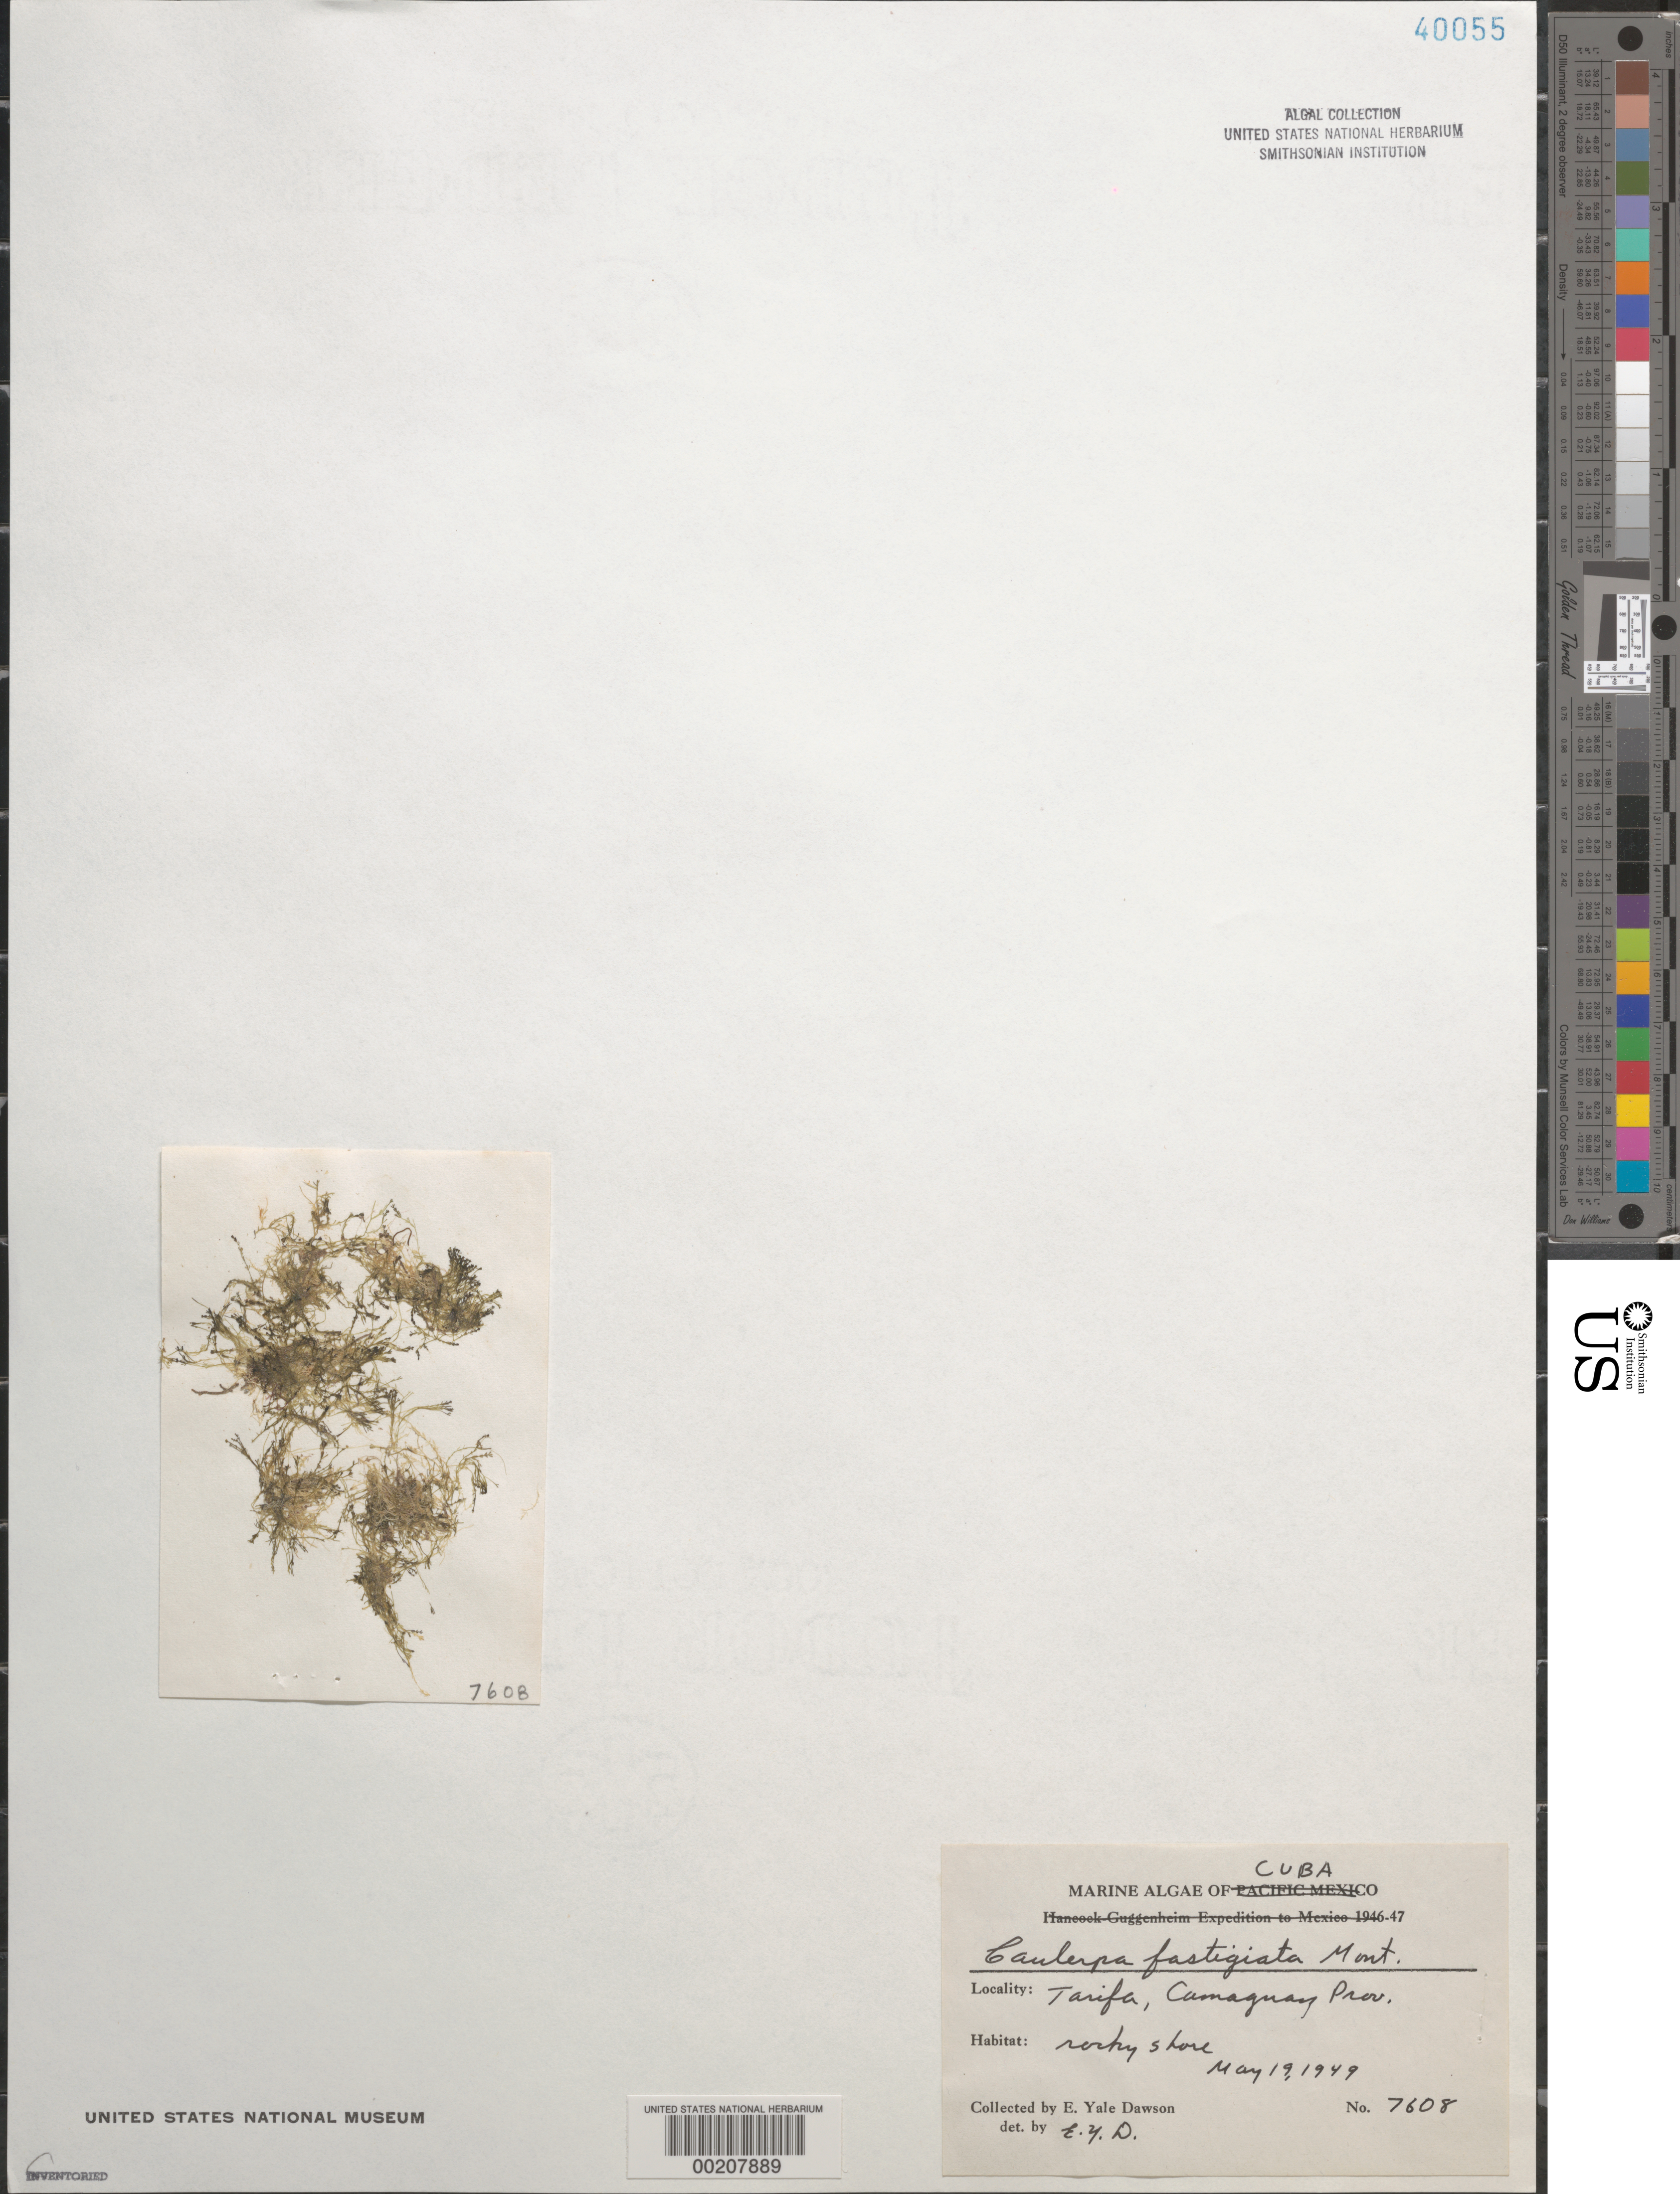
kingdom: Plantae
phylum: Chlorophyta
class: Ulvophyceae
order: Bryopsidales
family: Caulerpaceae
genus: Caulerpa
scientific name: Caulerpa fastigiata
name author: Mont.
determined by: Dawson, E. Y.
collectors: E. Y. Dawson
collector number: EYD 7608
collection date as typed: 19 May 1949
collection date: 1949-05-19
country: Cuba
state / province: Camaguey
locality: Tarifa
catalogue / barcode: US 40055